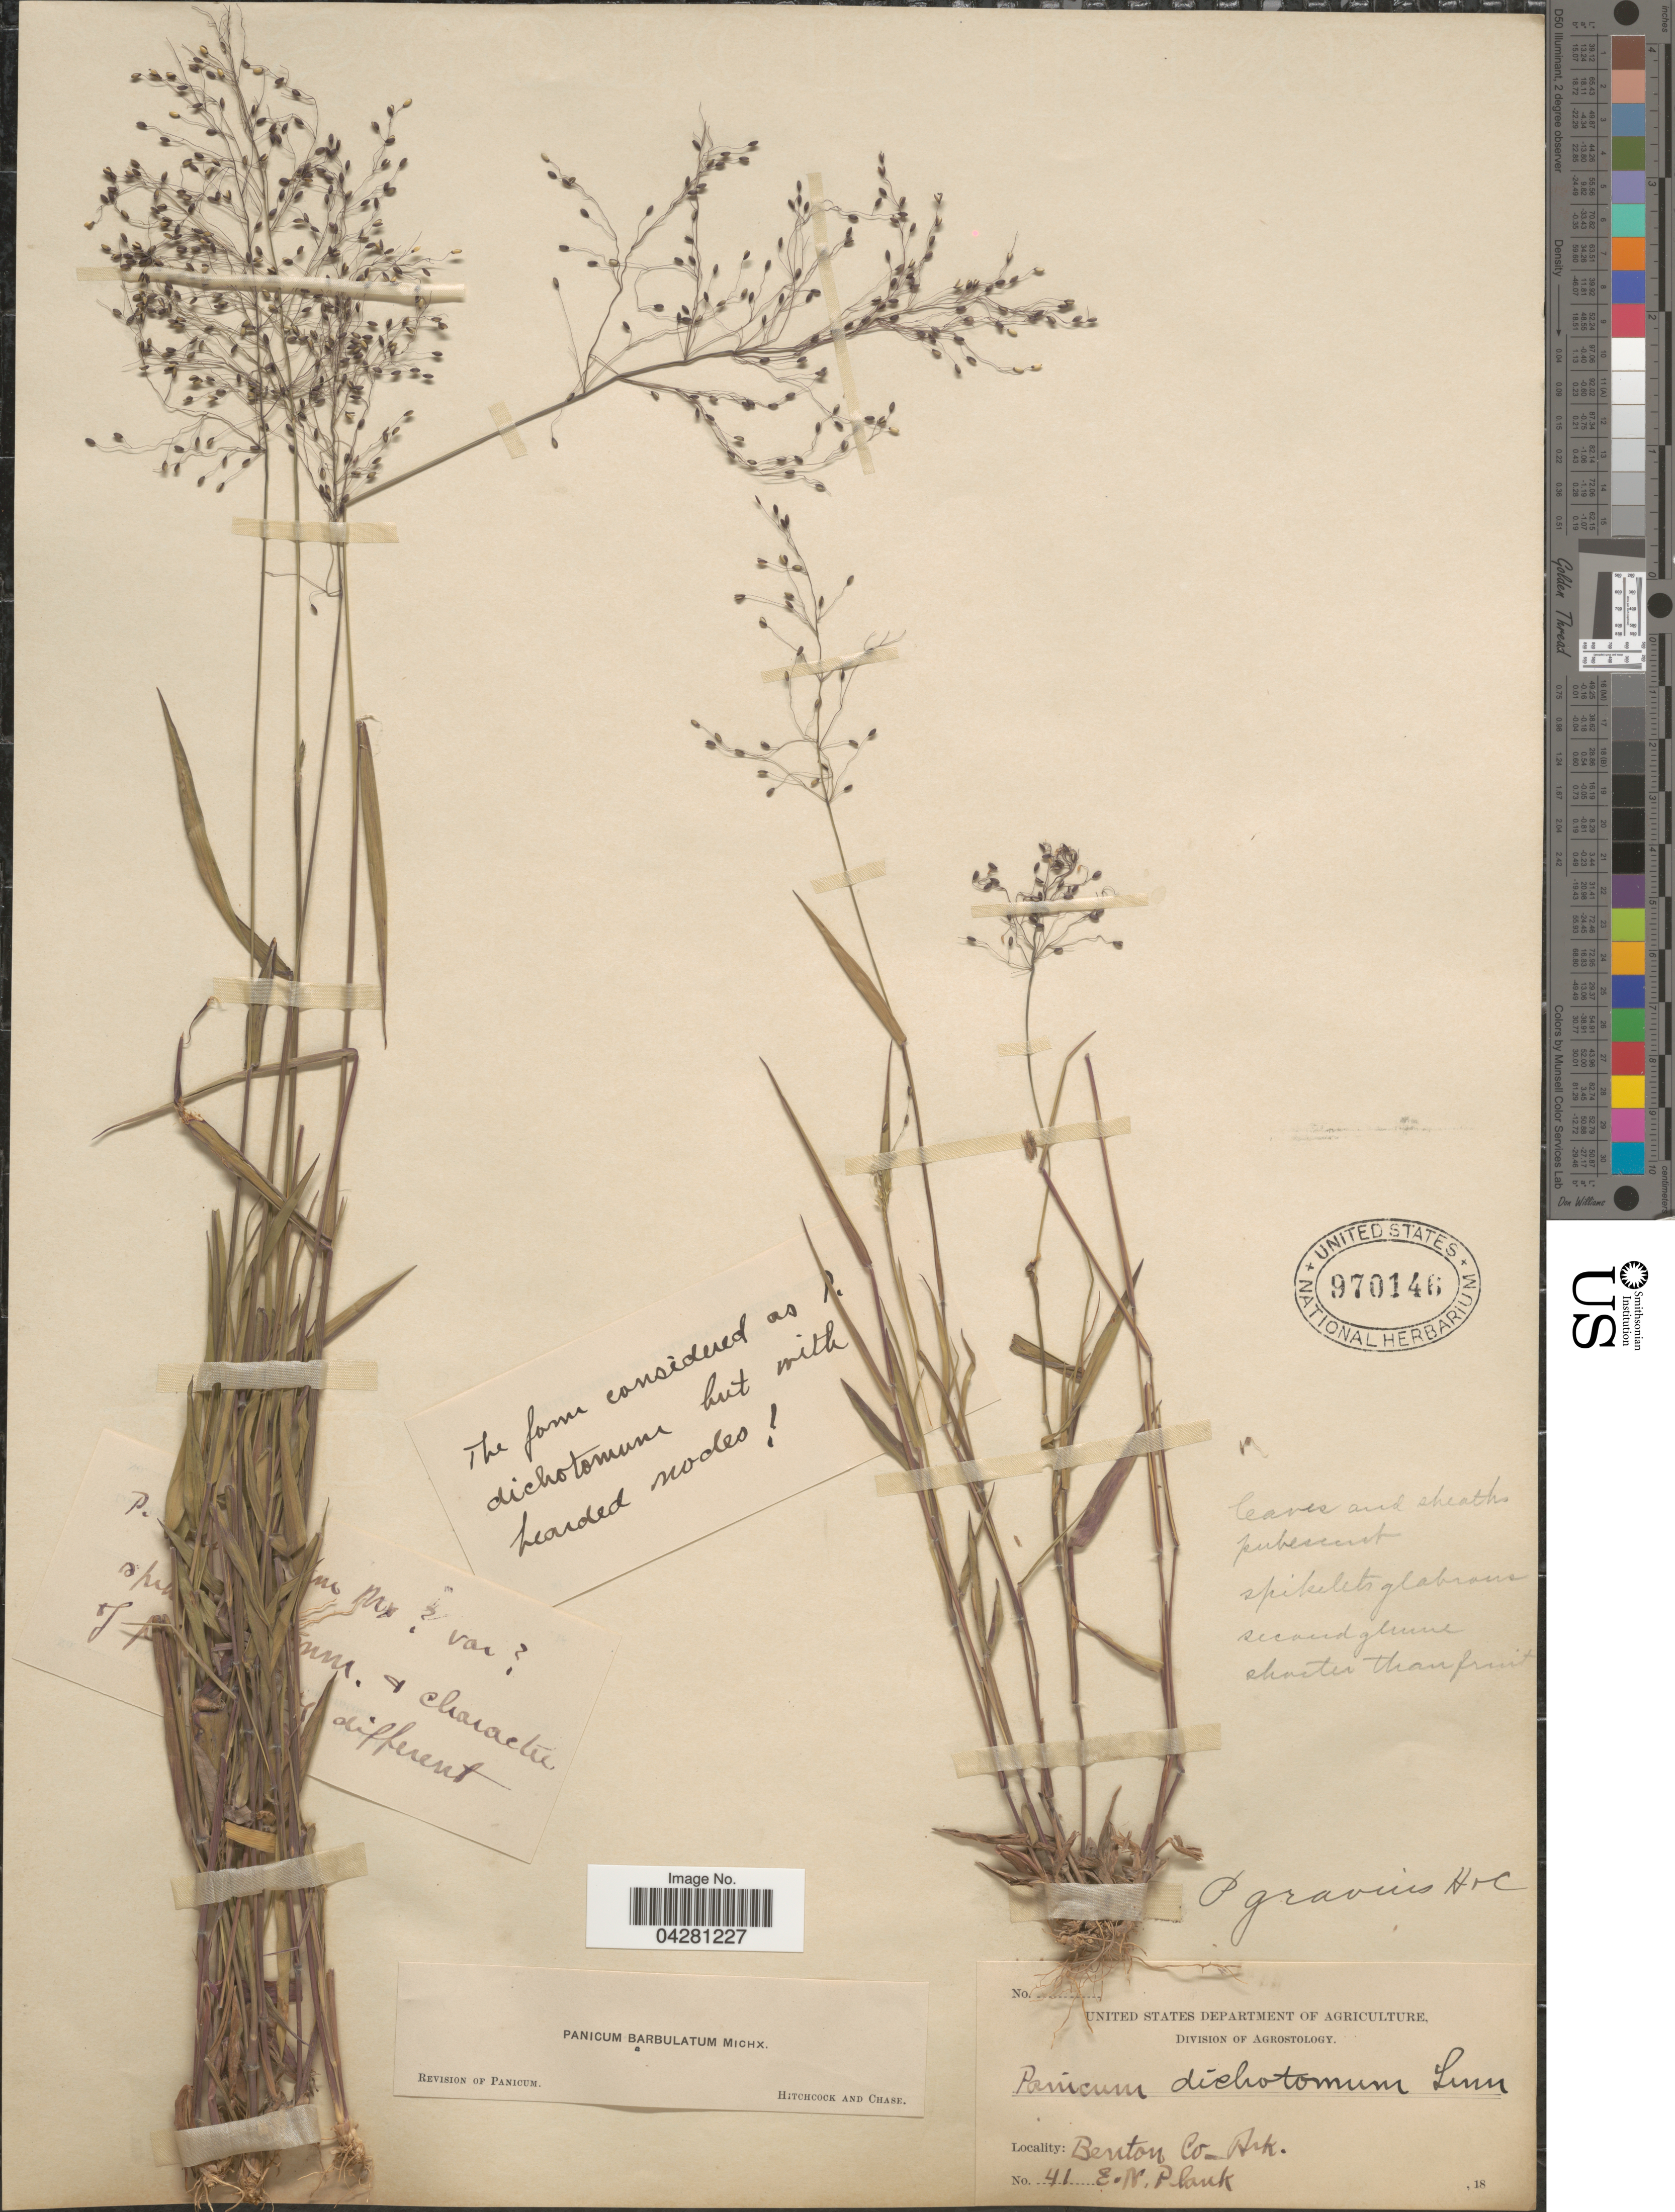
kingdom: Plantae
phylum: Tracheophyta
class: Liliopsida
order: Poales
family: Poaceae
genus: Dichanthelium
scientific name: Dichanthelium dichotomum var. dichotomum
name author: (L.) Gould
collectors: E. Plank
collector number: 41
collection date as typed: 18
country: United States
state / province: Arkansas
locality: Benton Co.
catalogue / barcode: US 970146